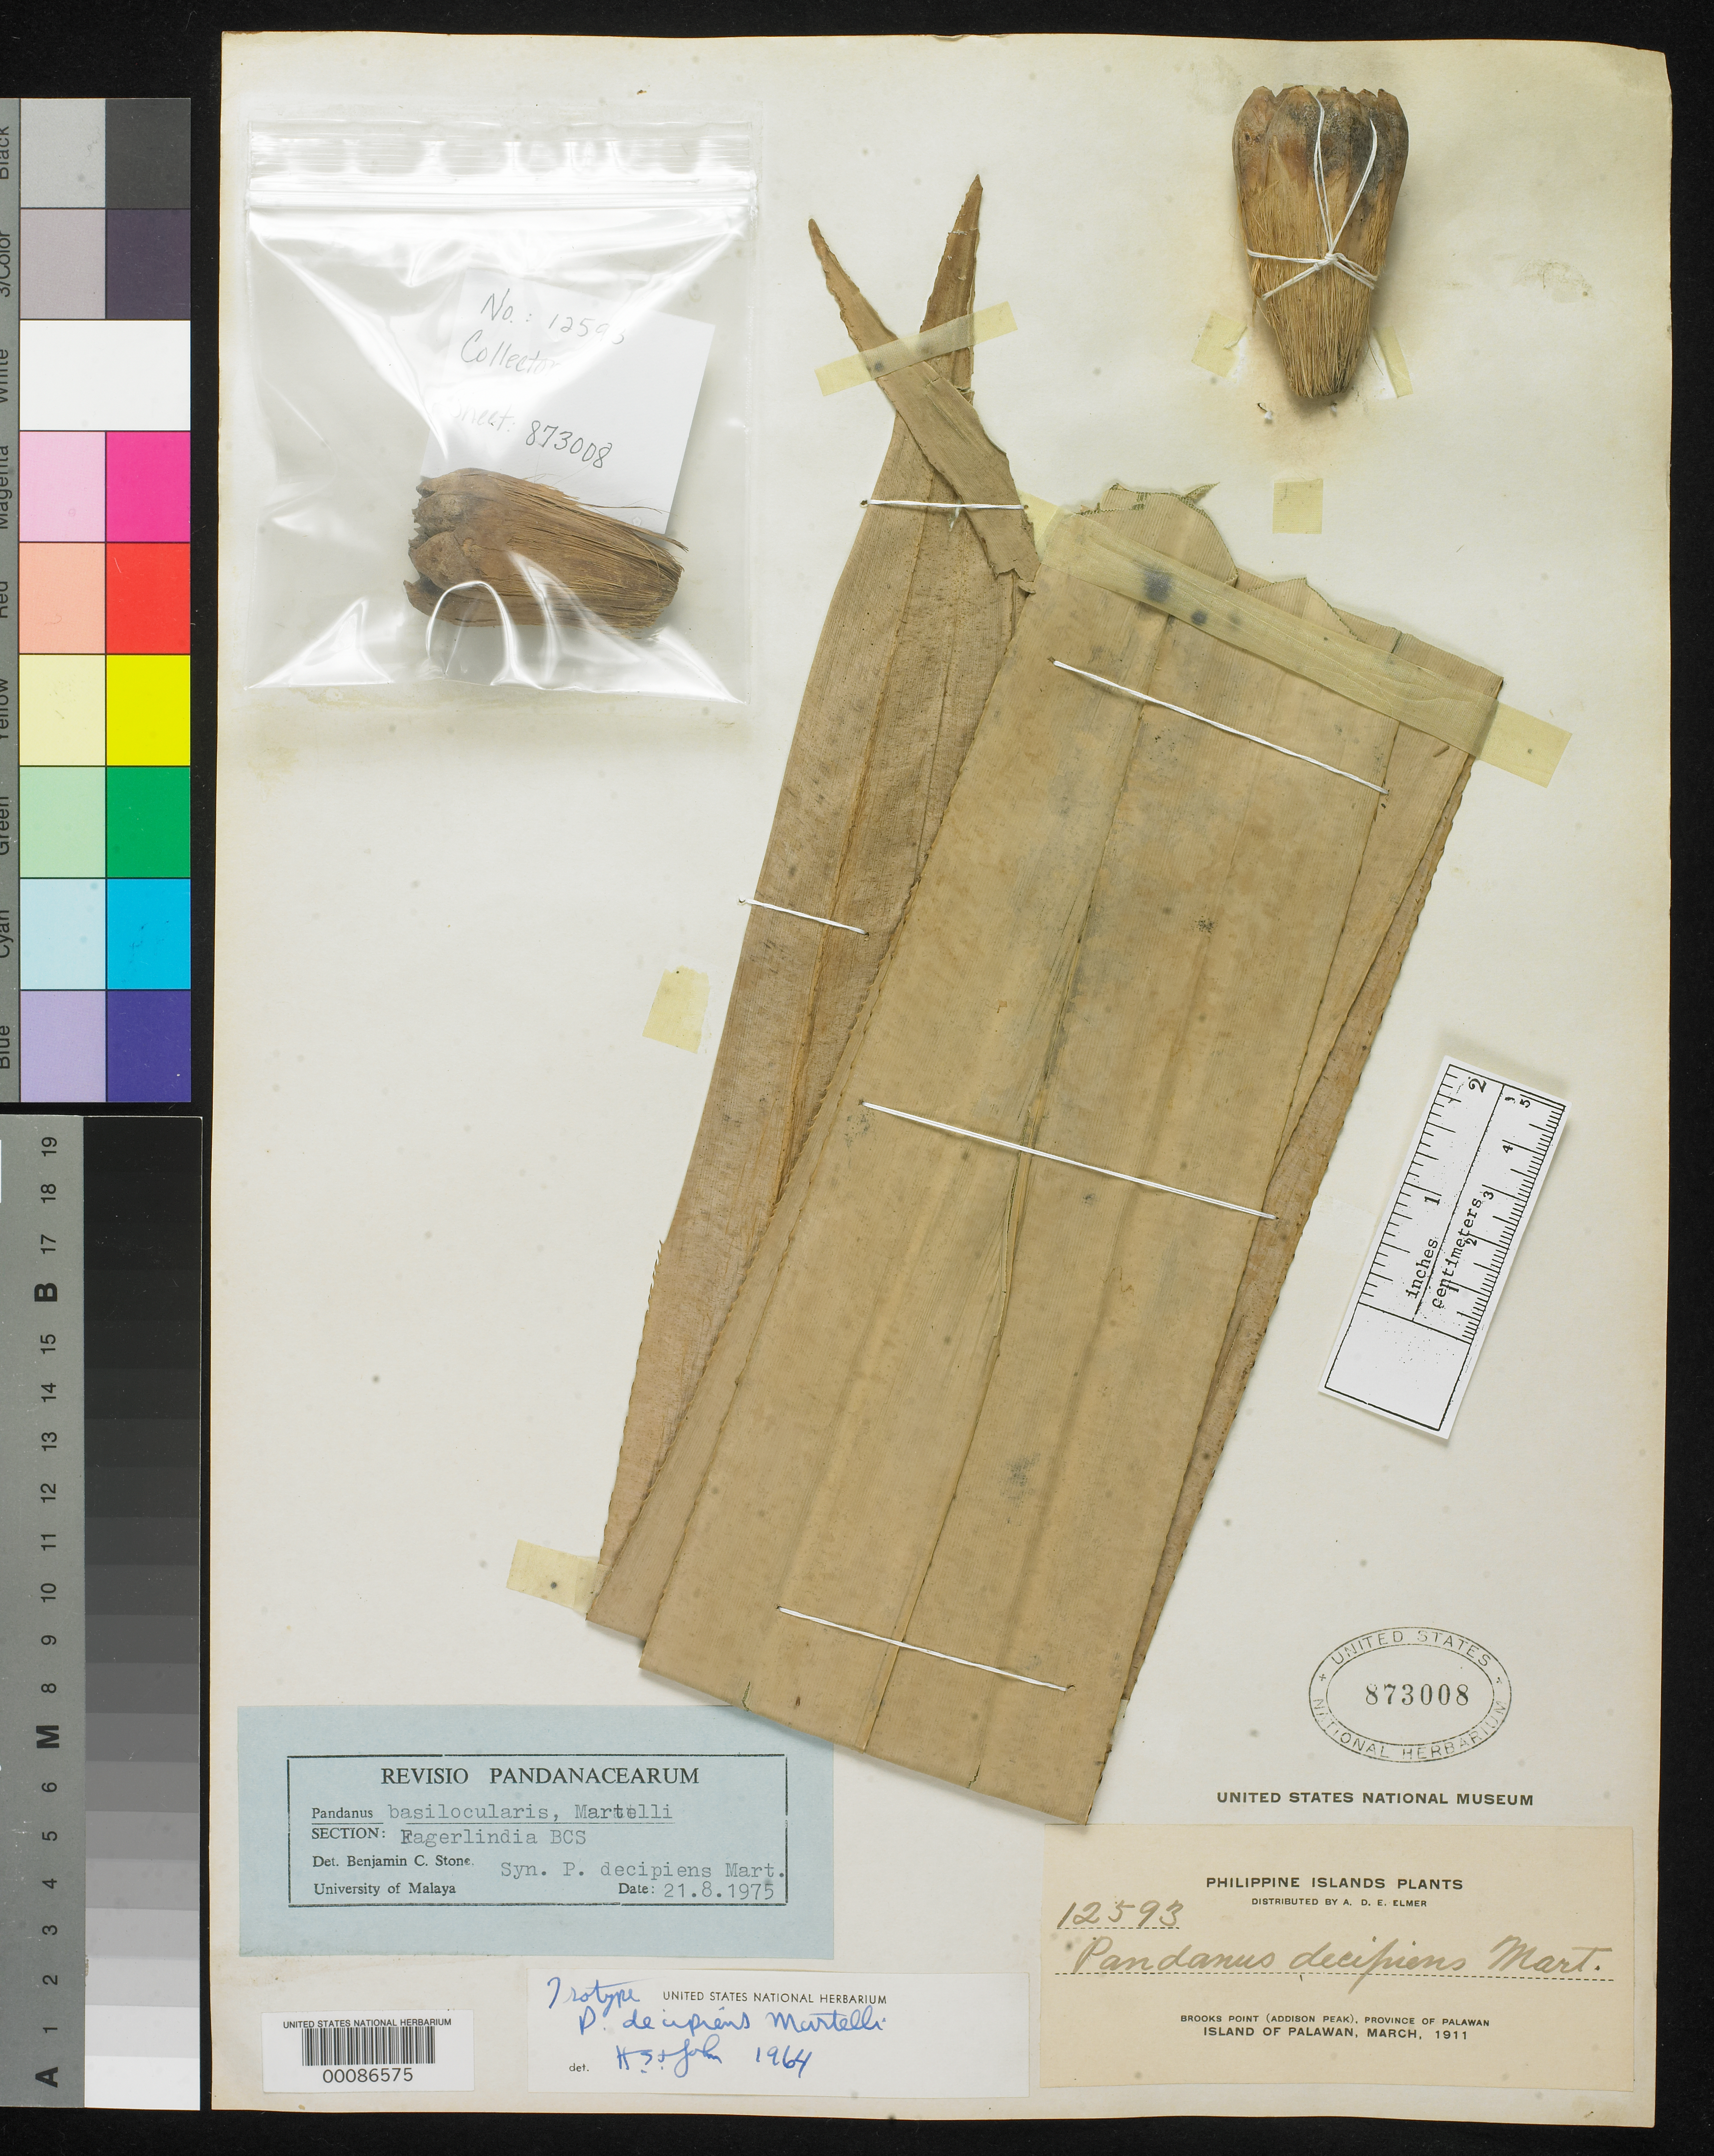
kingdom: Plantae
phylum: Tracheophyta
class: Liliopsida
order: Pandanales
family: Pandanaceae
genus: Pandanus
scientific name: Pandanus decipiens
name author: Martelli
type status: Isotype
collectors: A. D. E. Elmer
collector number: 12593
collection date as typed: Mar 1911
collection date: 1911-03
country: Philippines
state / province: Mimaropa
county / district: Palawan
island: Palawan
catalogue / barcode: US 873008